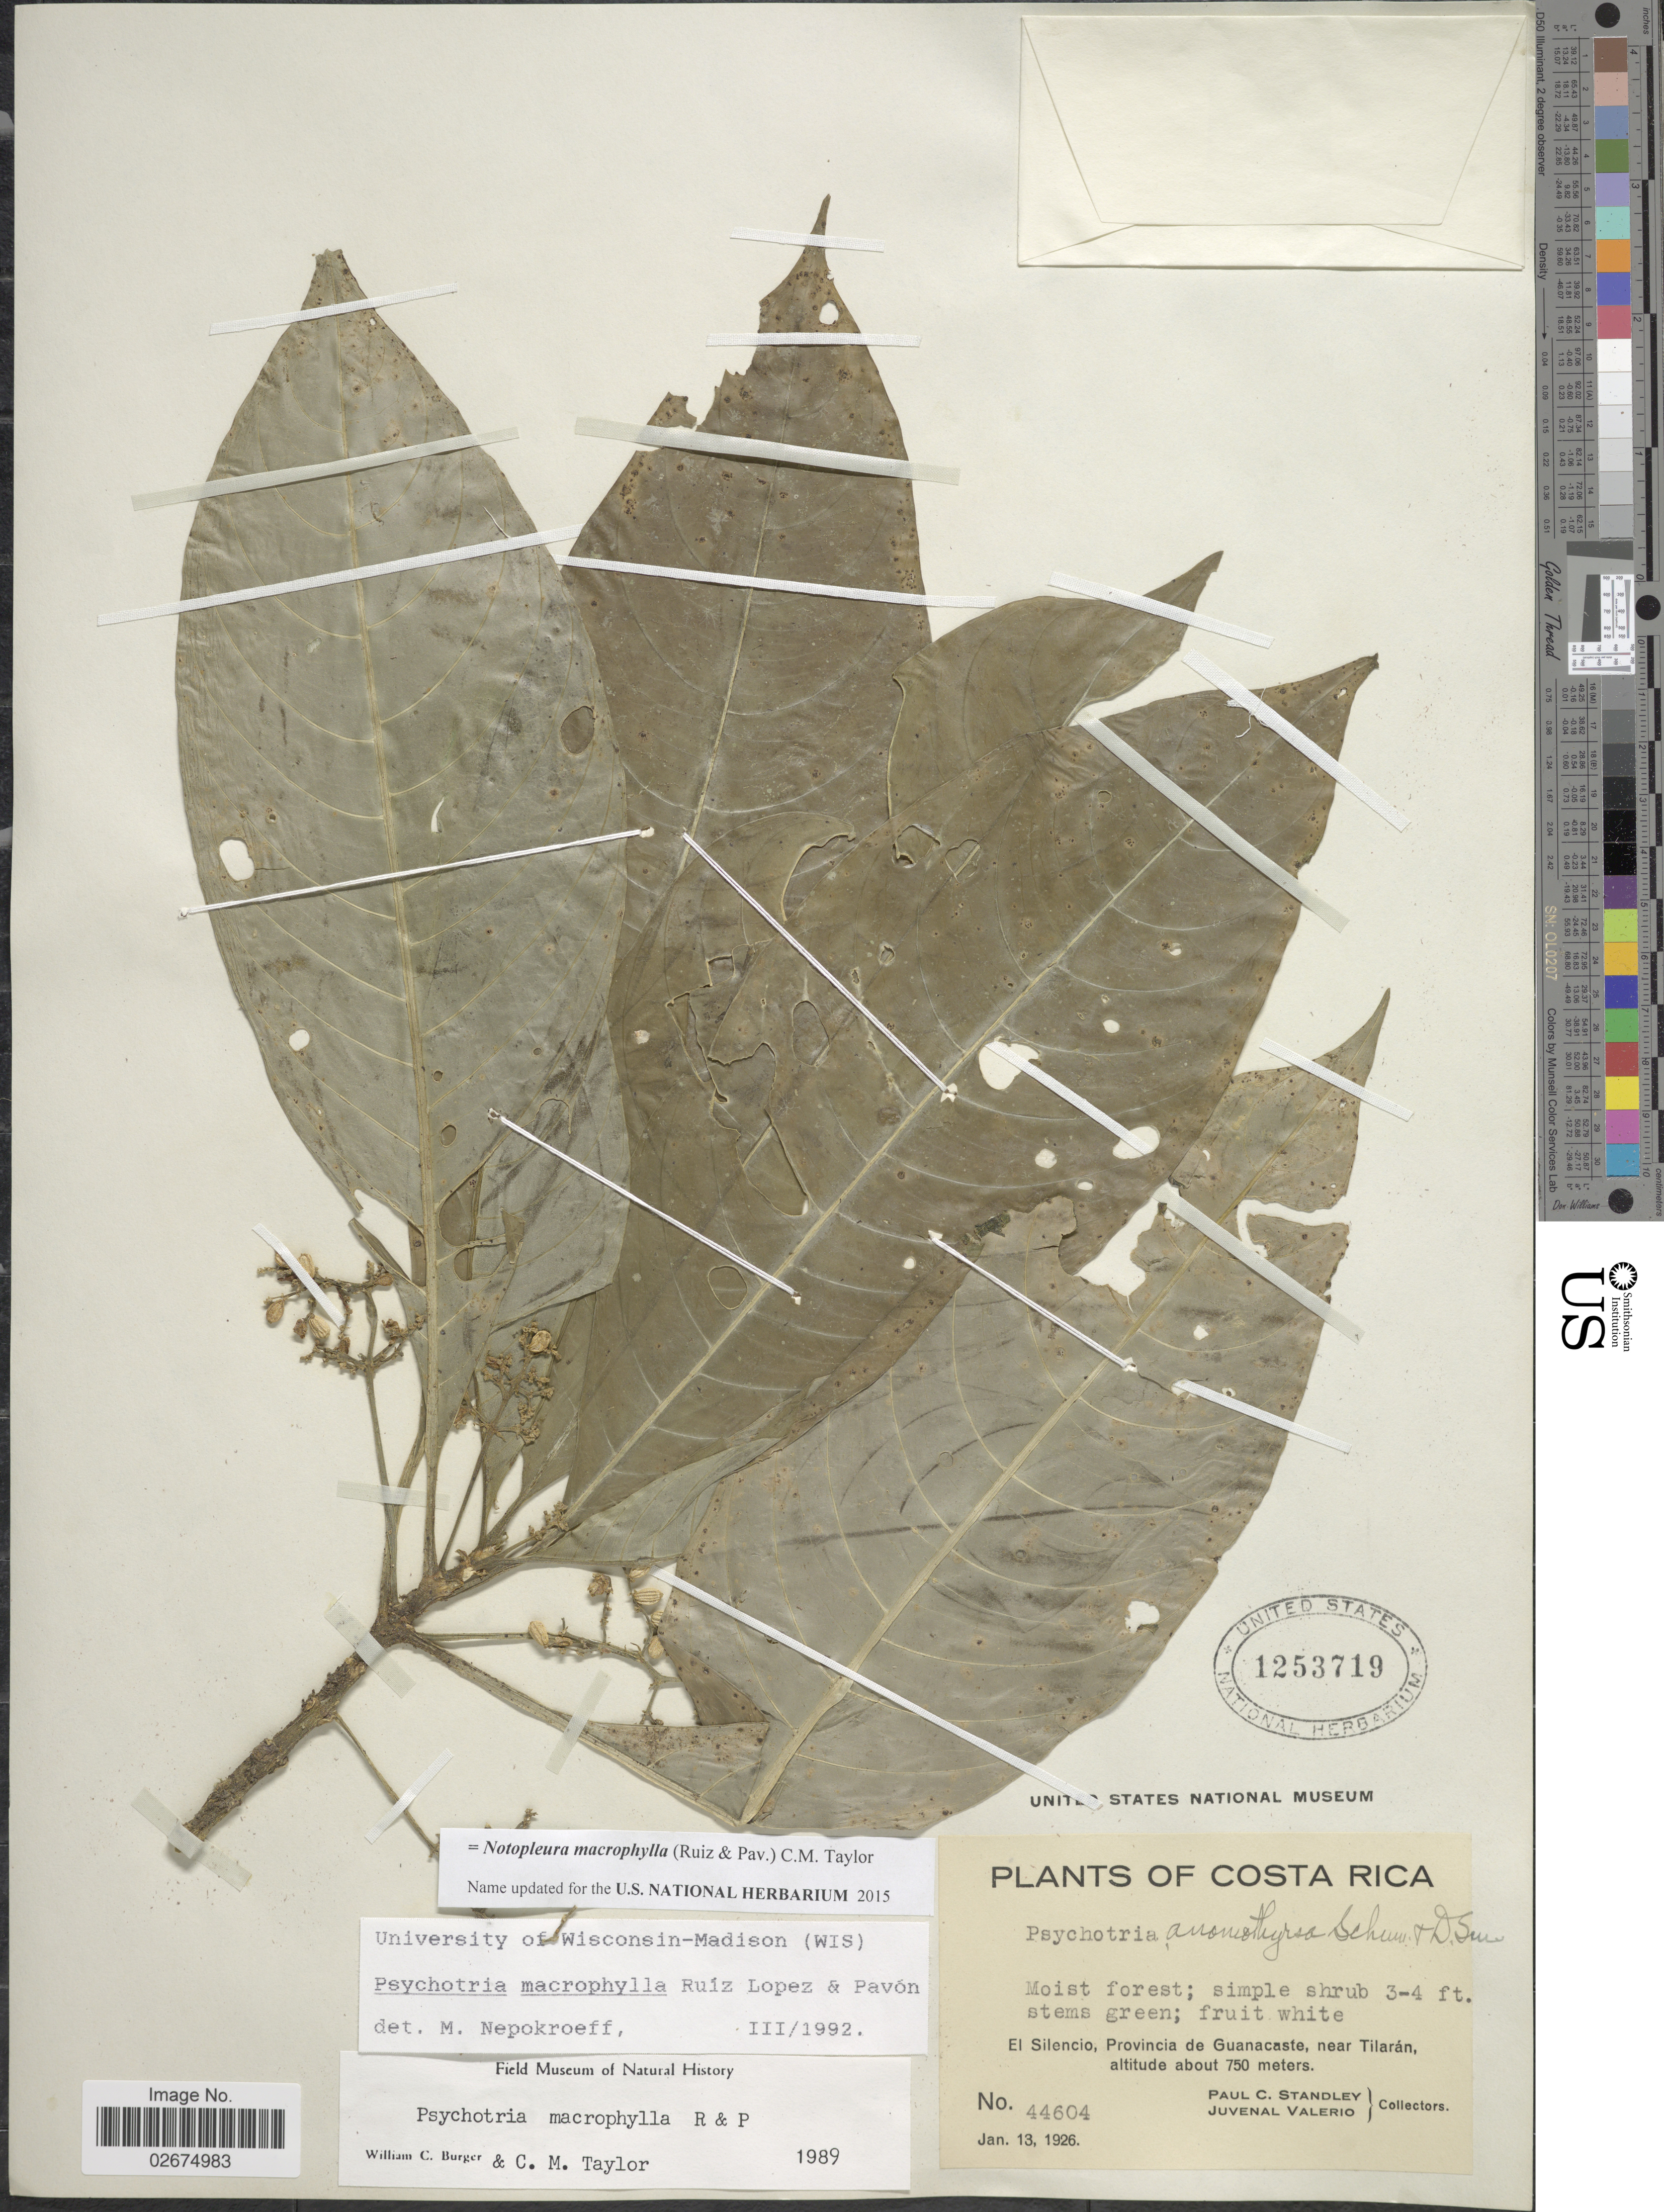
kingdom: Plantae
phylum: Tracheophyta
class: Magnoliopsida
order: Gentianales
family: Rubiaceae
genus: Notopleura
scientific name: Notopleura macrophylla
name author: (Ruiz & Pav.) C.M. Taylor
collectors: P. C. Standley & J. Valerio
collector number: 44604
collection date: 1926-01-13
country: Costa Rica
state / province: Guanacaste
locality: El Silencio, near Tilarán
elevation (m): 750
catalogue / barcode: US 1253719